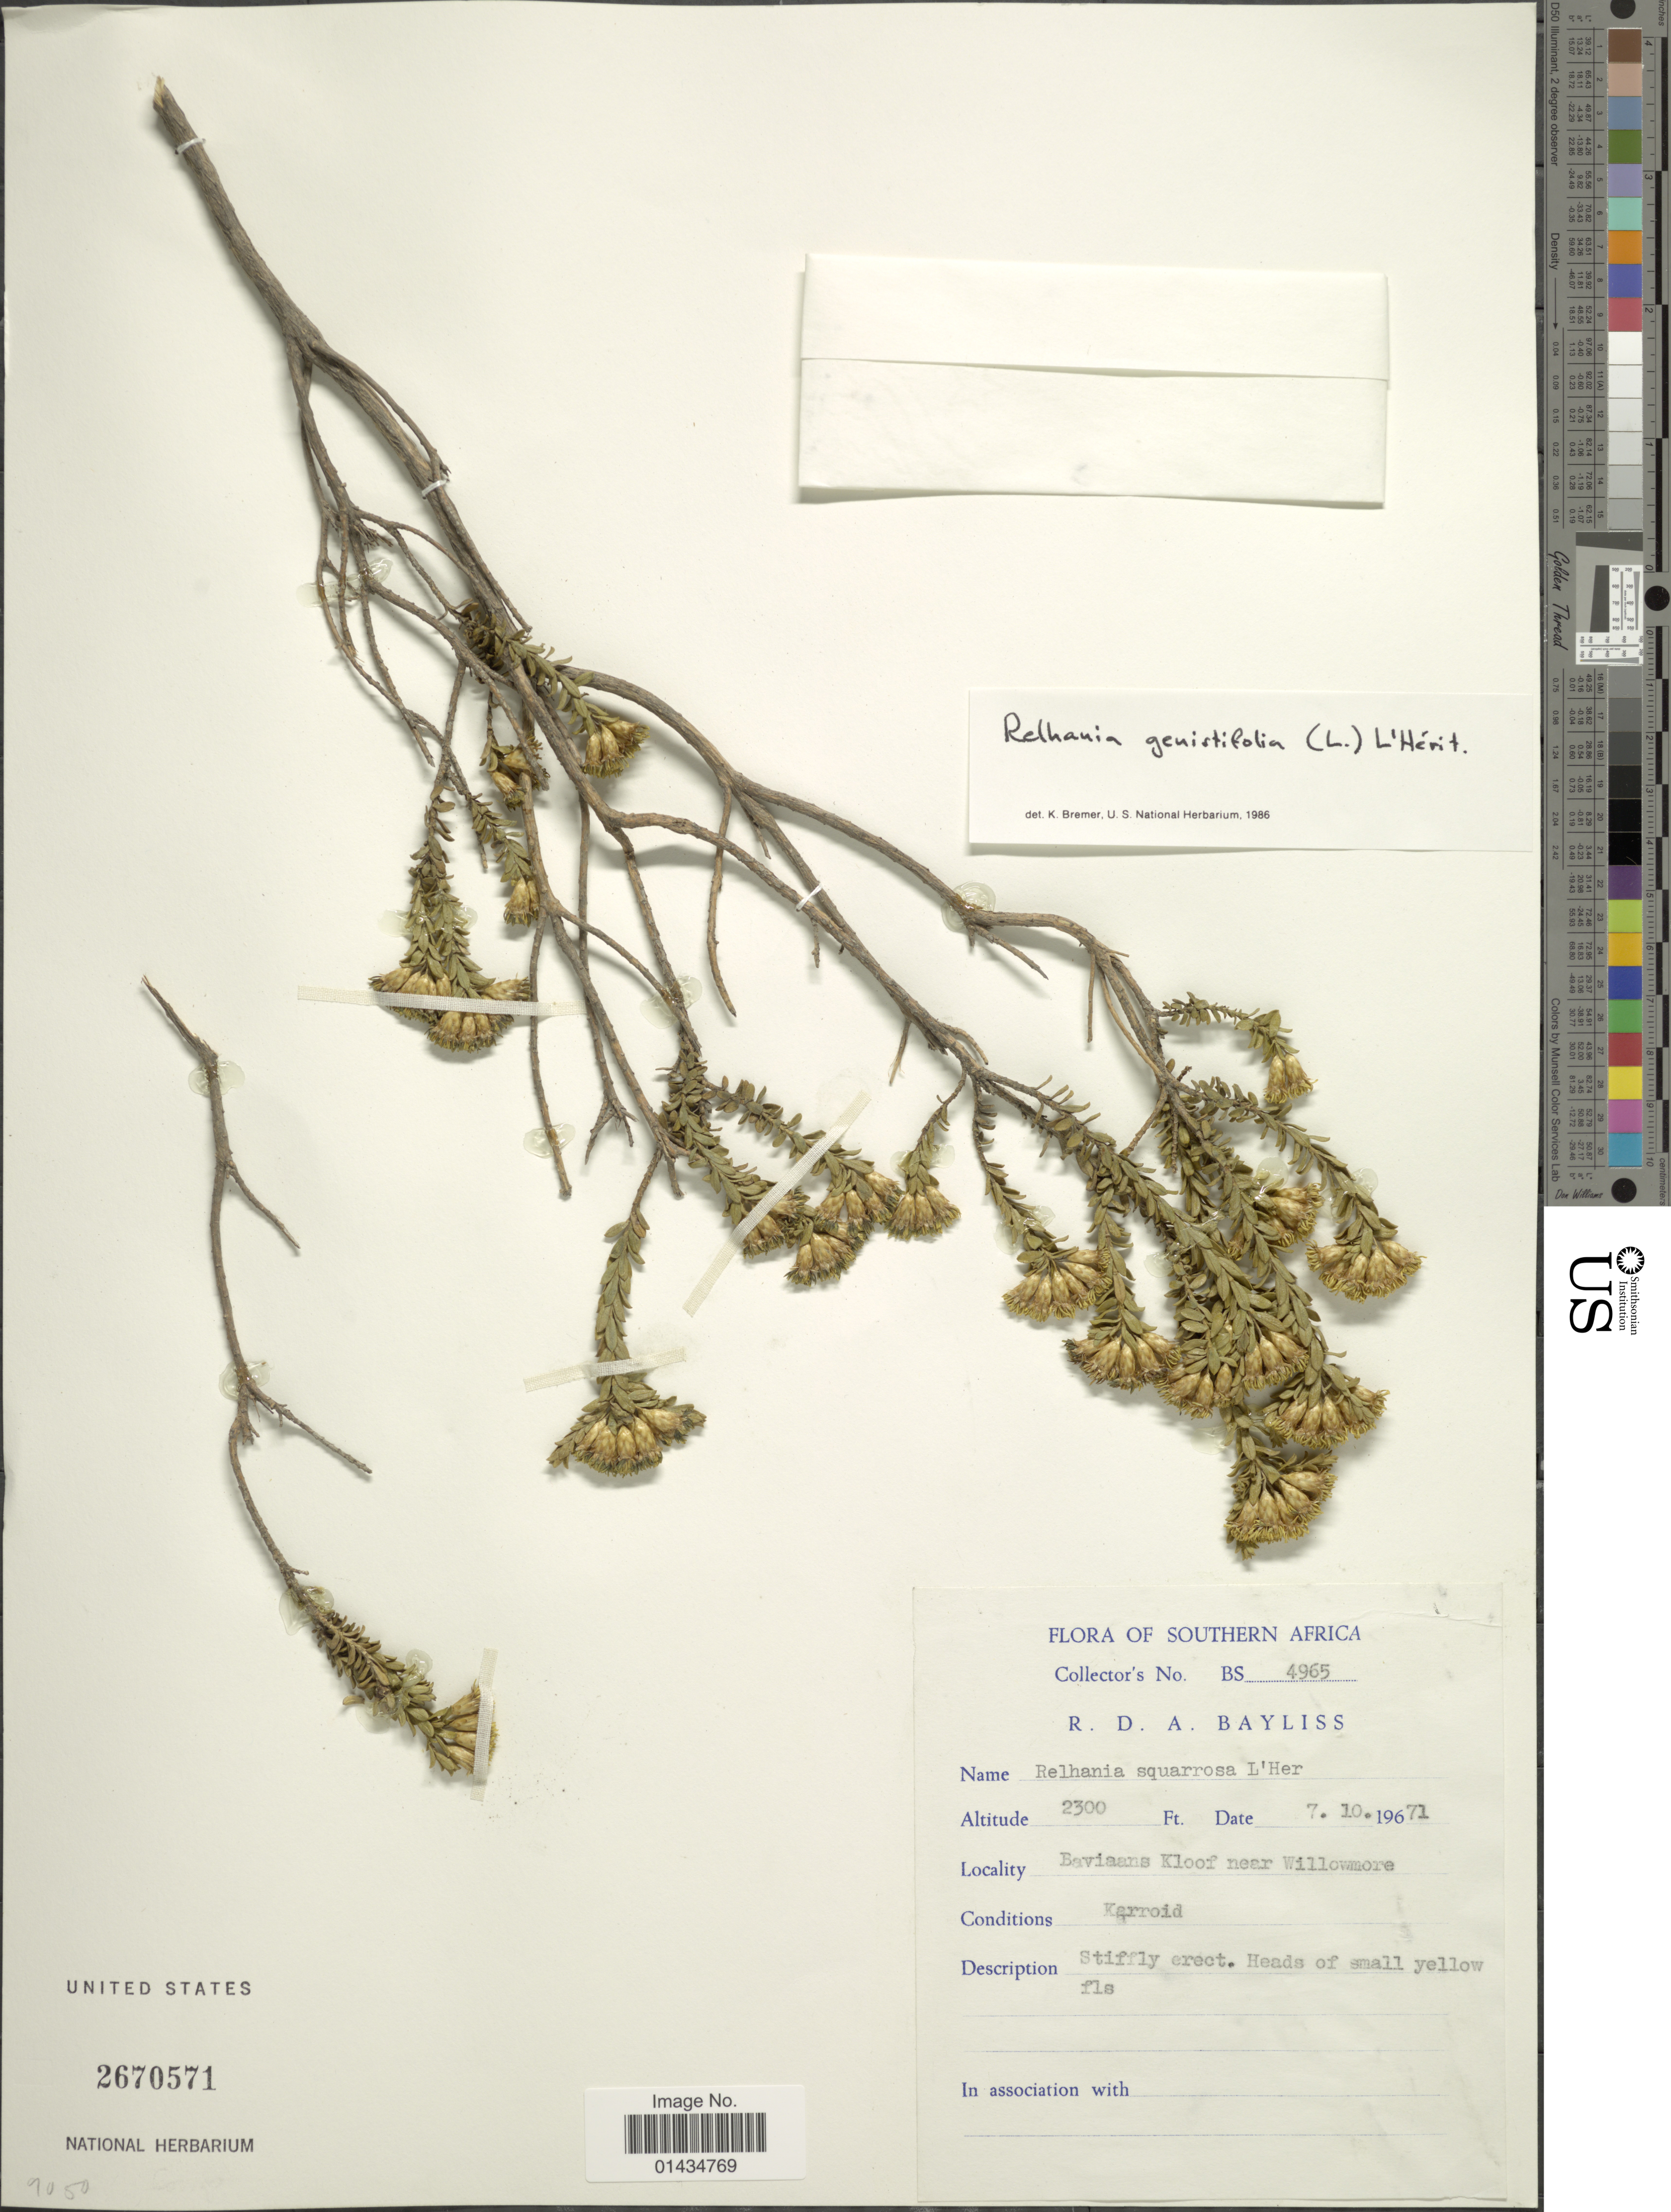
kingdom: Plantae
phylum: Tracheophyta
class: Magnoliopsida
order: Asterales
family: Asteraceae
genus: Relhania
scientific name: Relhania genistaefolia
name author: (L.) L'Hér.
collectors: R. Bayliss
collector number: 4965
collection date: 1971-10-07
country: South Africa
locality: Baviaans Kloof near Willowmore, Karroid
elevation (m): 701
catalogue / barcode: US 2670571